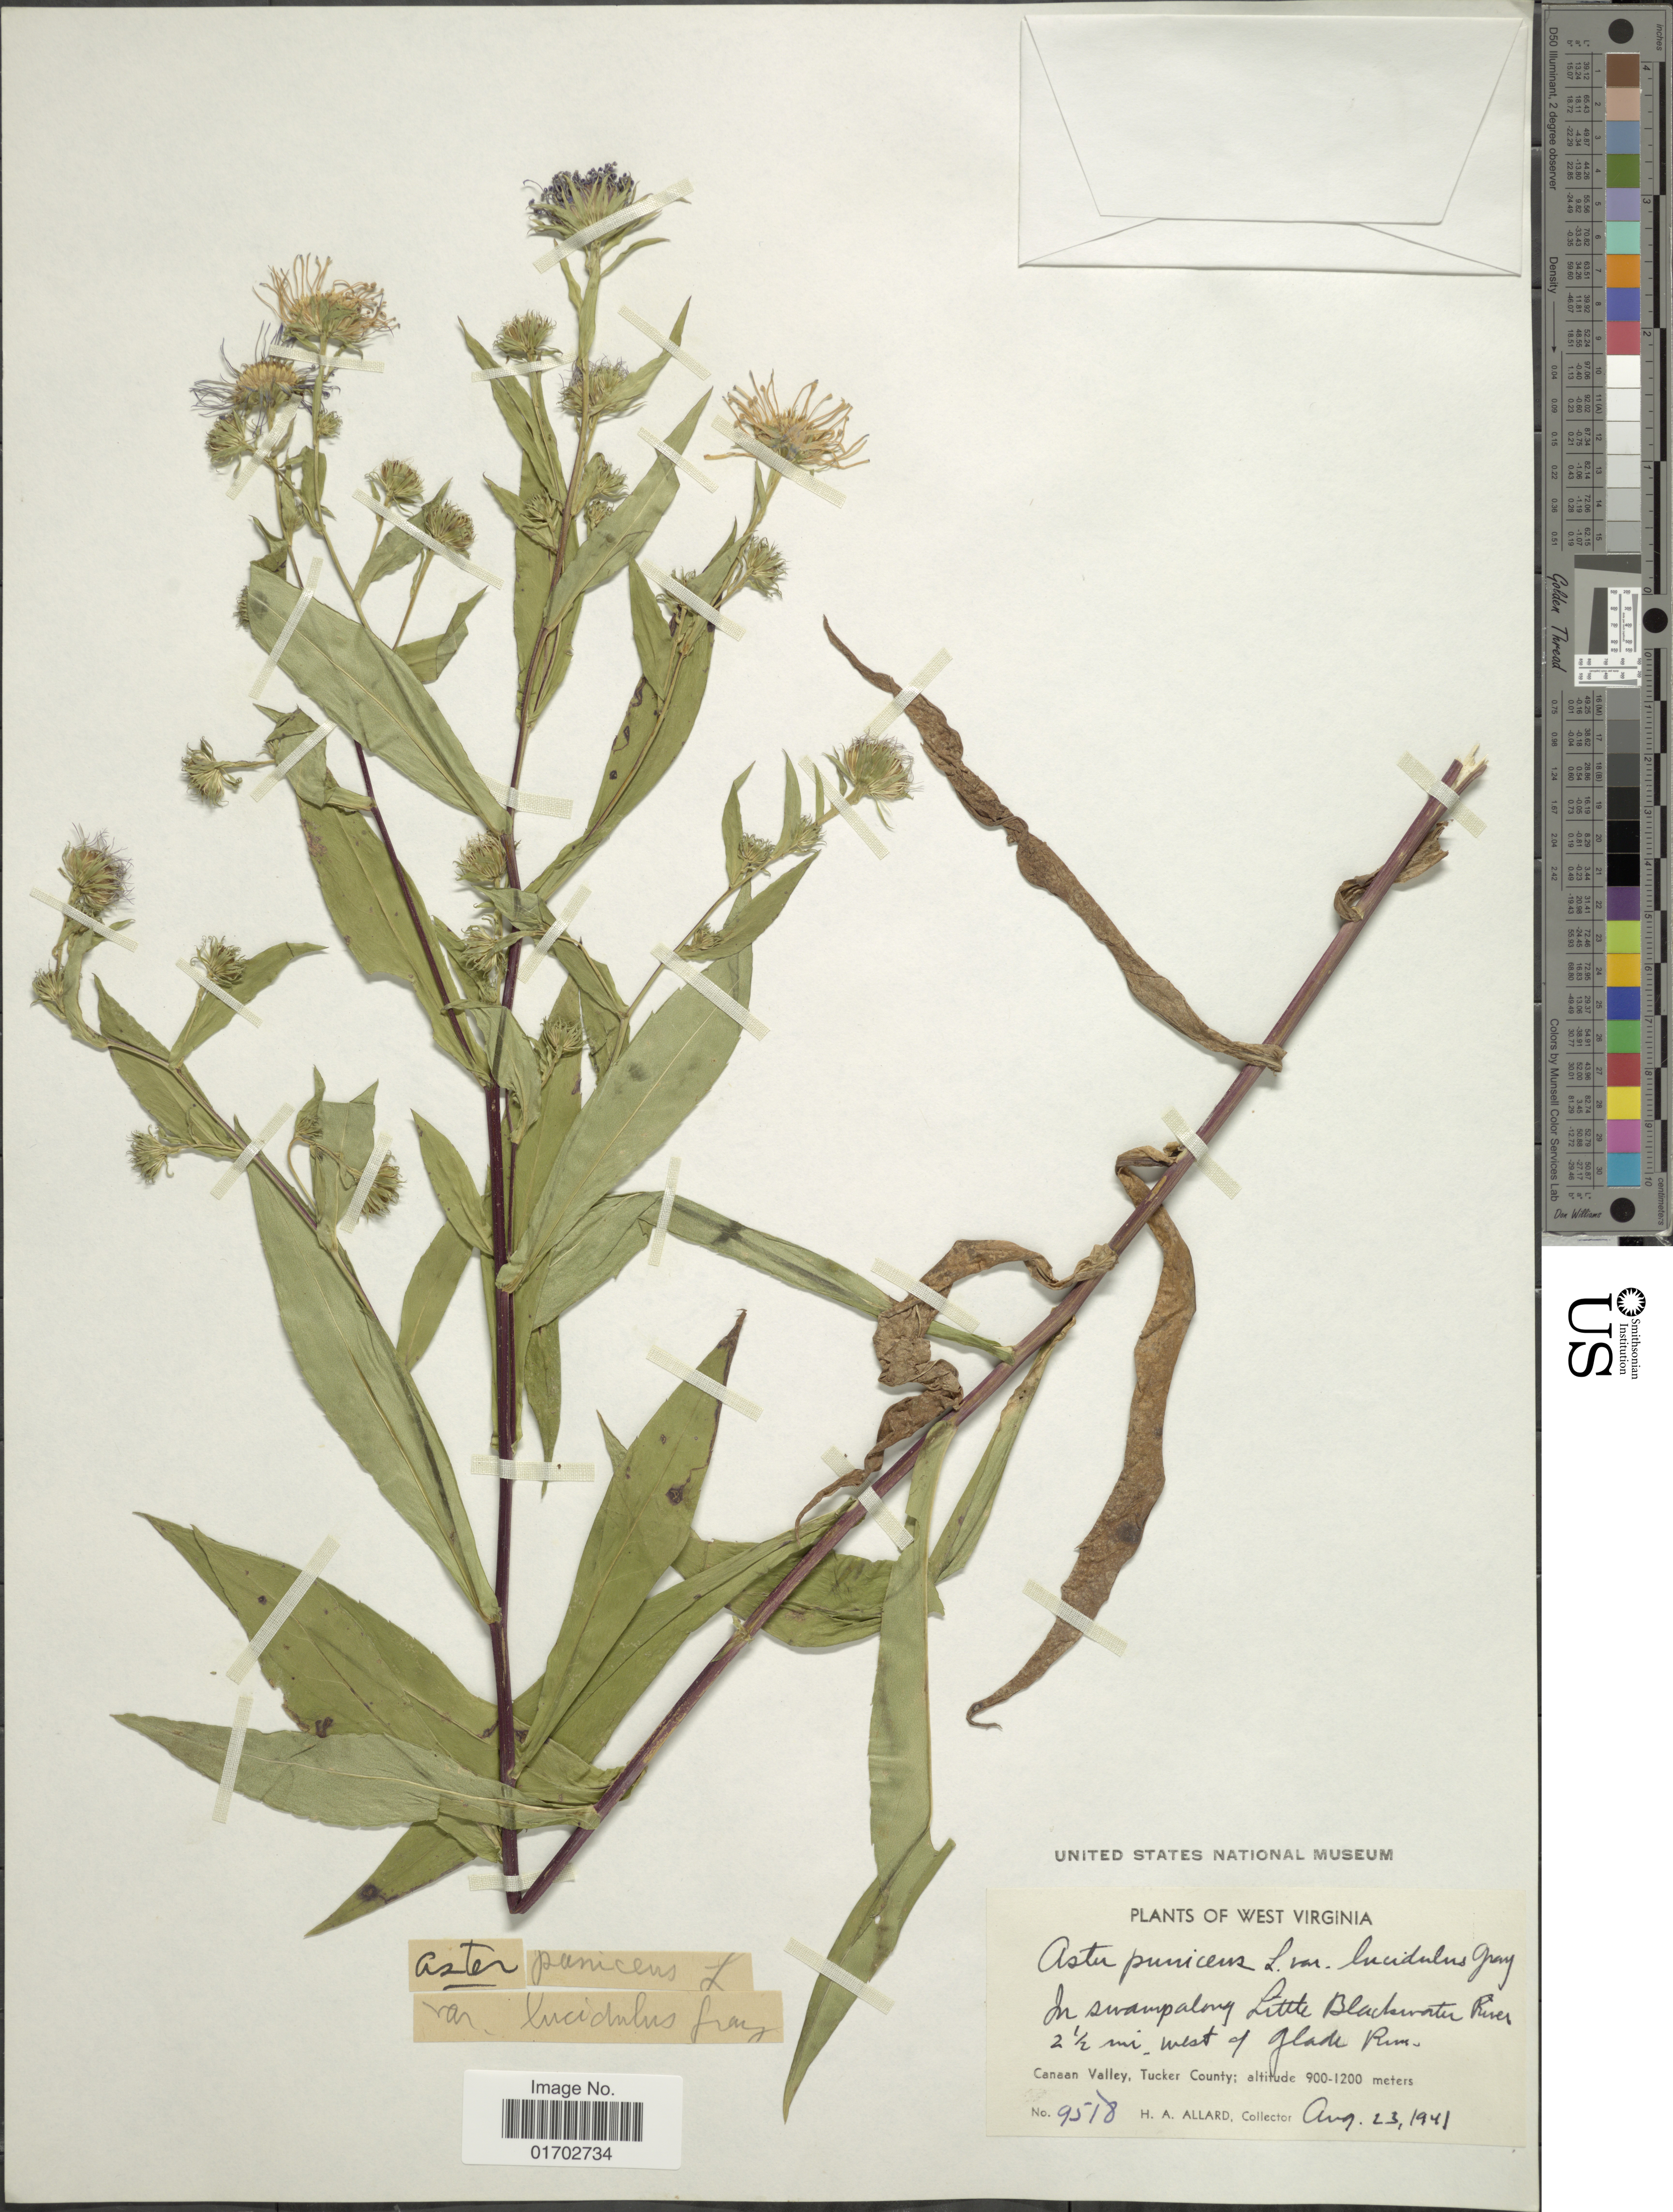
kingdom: Plantae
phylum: Tracheophyta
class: Magnoliopsida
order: Asterales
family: Asteraceae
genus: Symphyotrichum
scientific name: Symphyotrichum firmum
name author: (Nees) G.L. Nesom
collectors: H. A. Allard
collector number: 9518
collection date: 1941-08-23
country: United States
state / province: West Virginia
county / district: Tucker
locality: In swamp along Little Blackwater River 2½ mi west of Glade Rim, Canaan Valley, Tucker County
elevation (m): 900